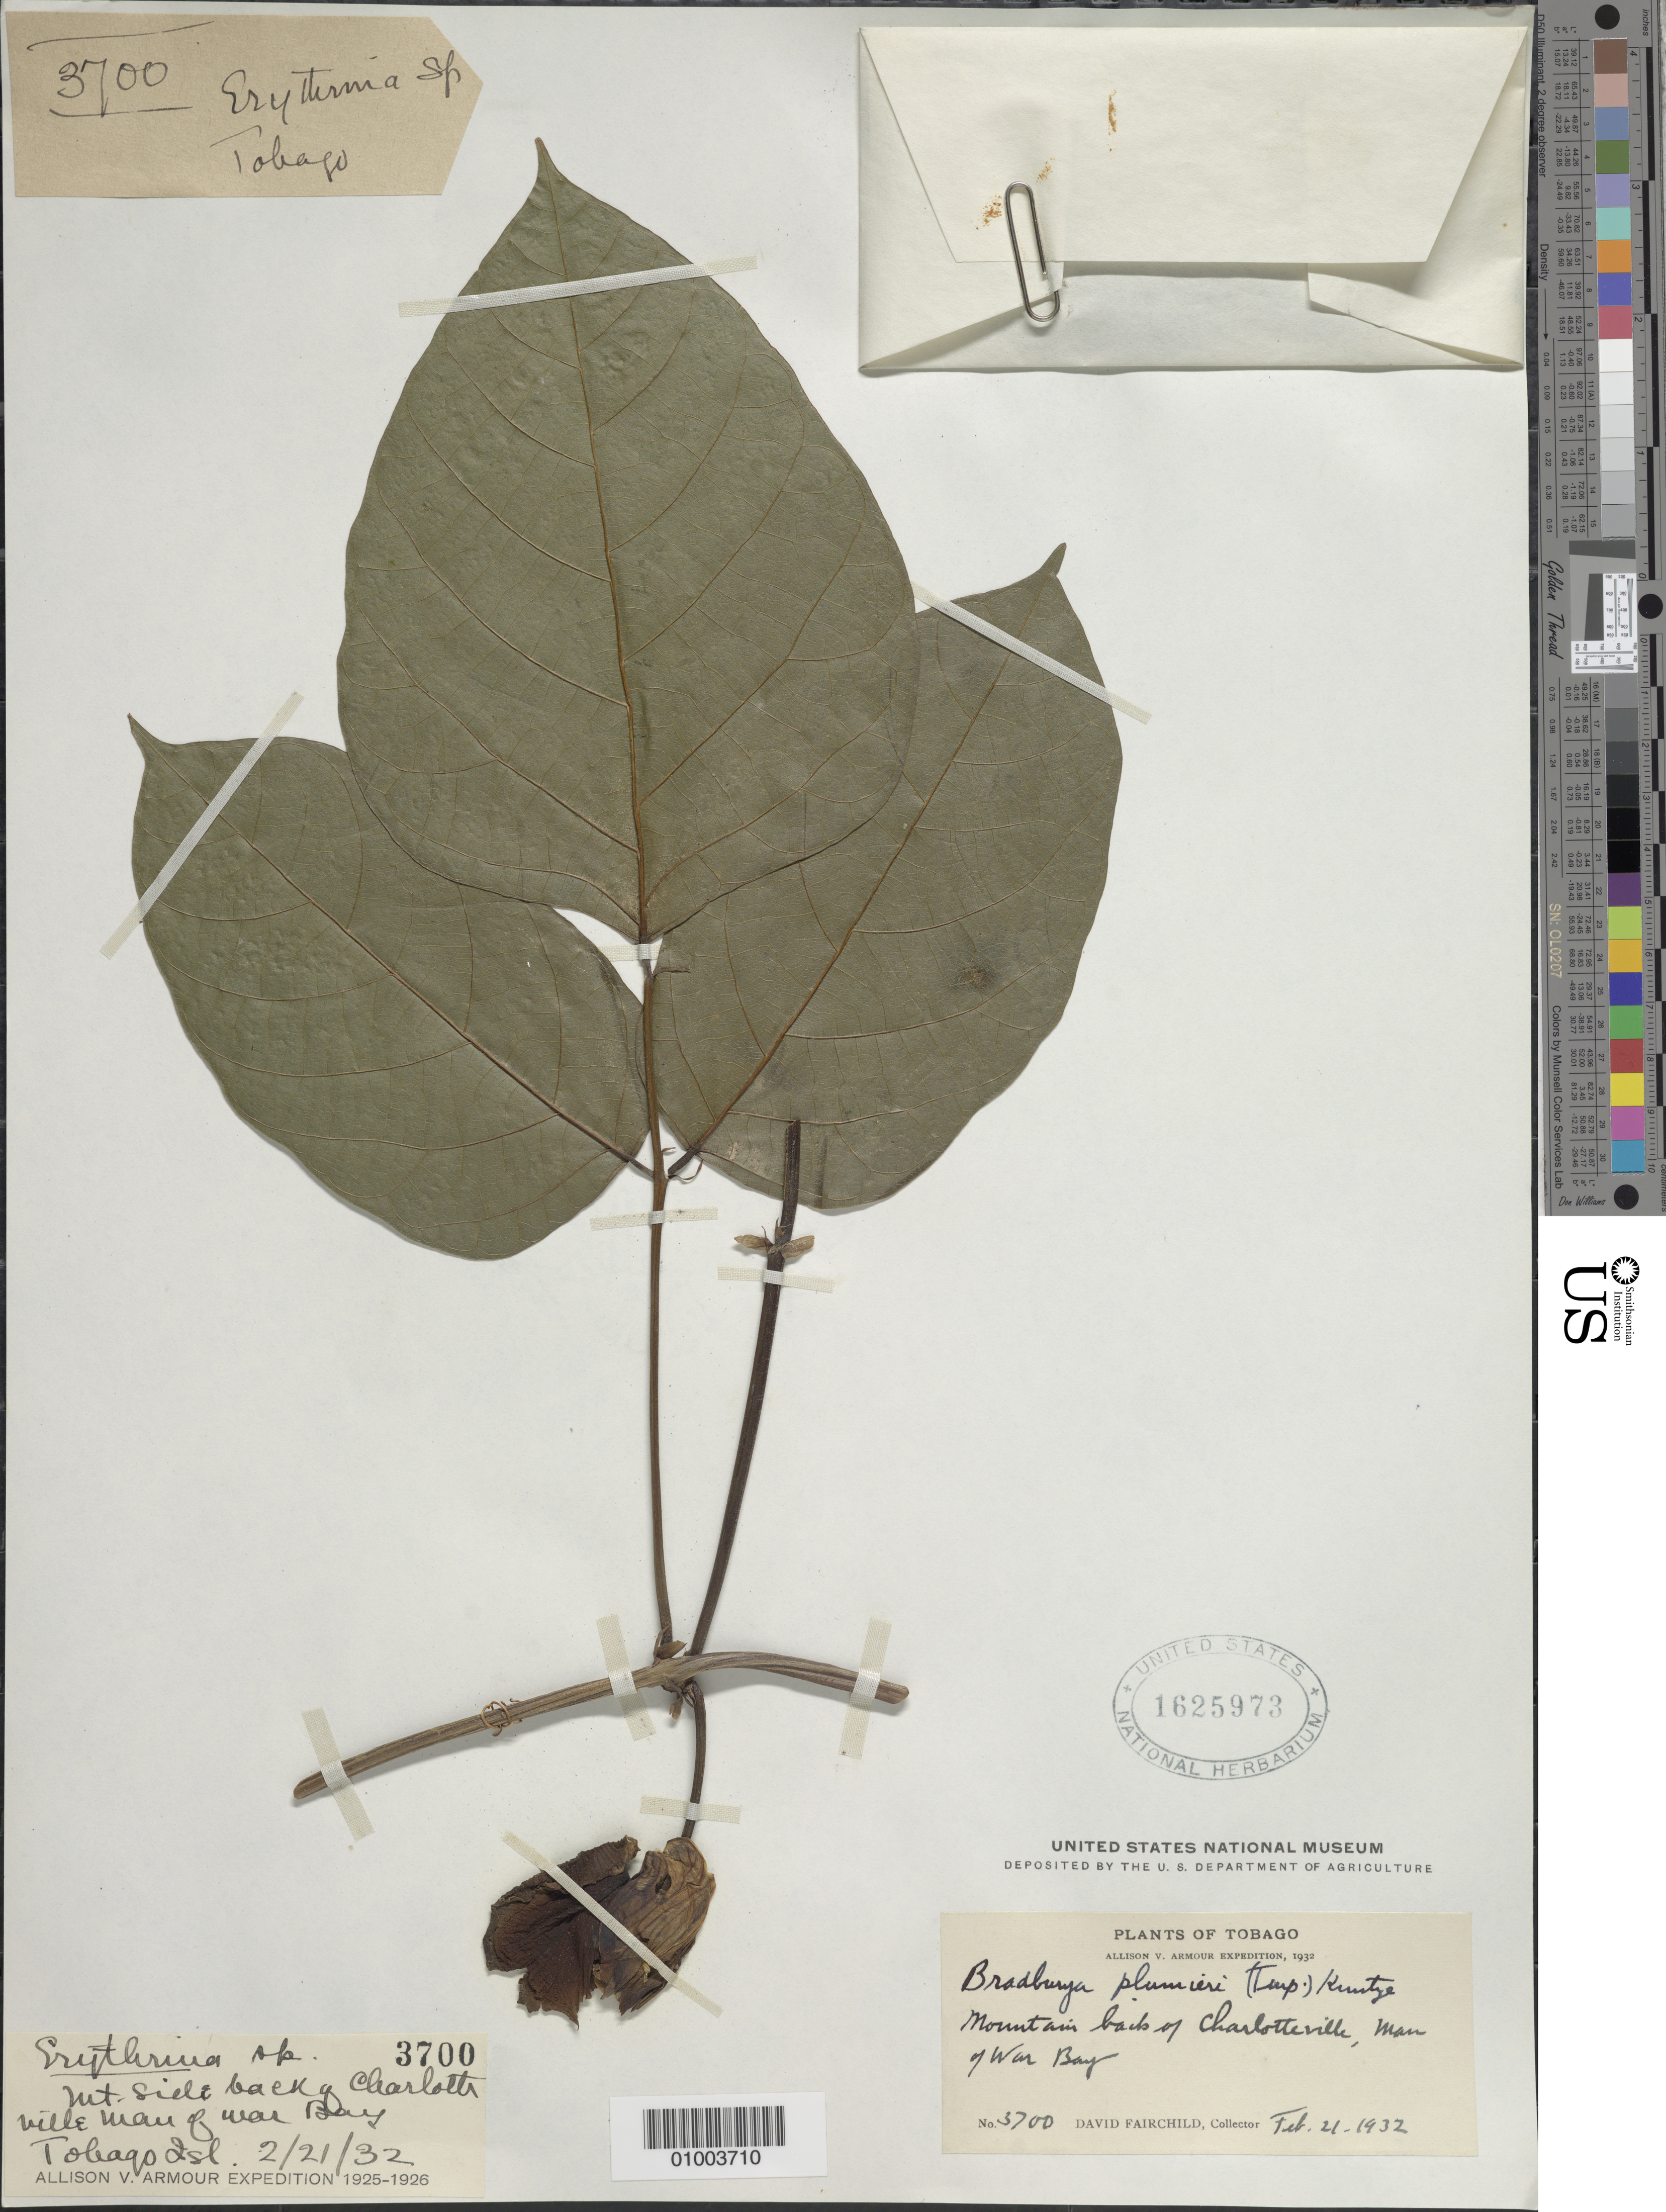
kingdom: Plantae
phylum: Tracheophyta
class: Magnoliopsida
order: Fabales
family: Fabaceae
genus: Centrosema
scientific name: Centrosema plumieri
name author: (Turpin ex Pers.) Benth.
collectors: D. Fairchild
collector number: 3700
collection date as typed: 21 Feb 1932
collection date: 1932-02-21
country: Trinidad and Tobago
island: Tobago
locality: Mountain back of charlottseville, man of war bay.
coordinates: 0 N, 0 E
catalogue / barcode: US 1625973